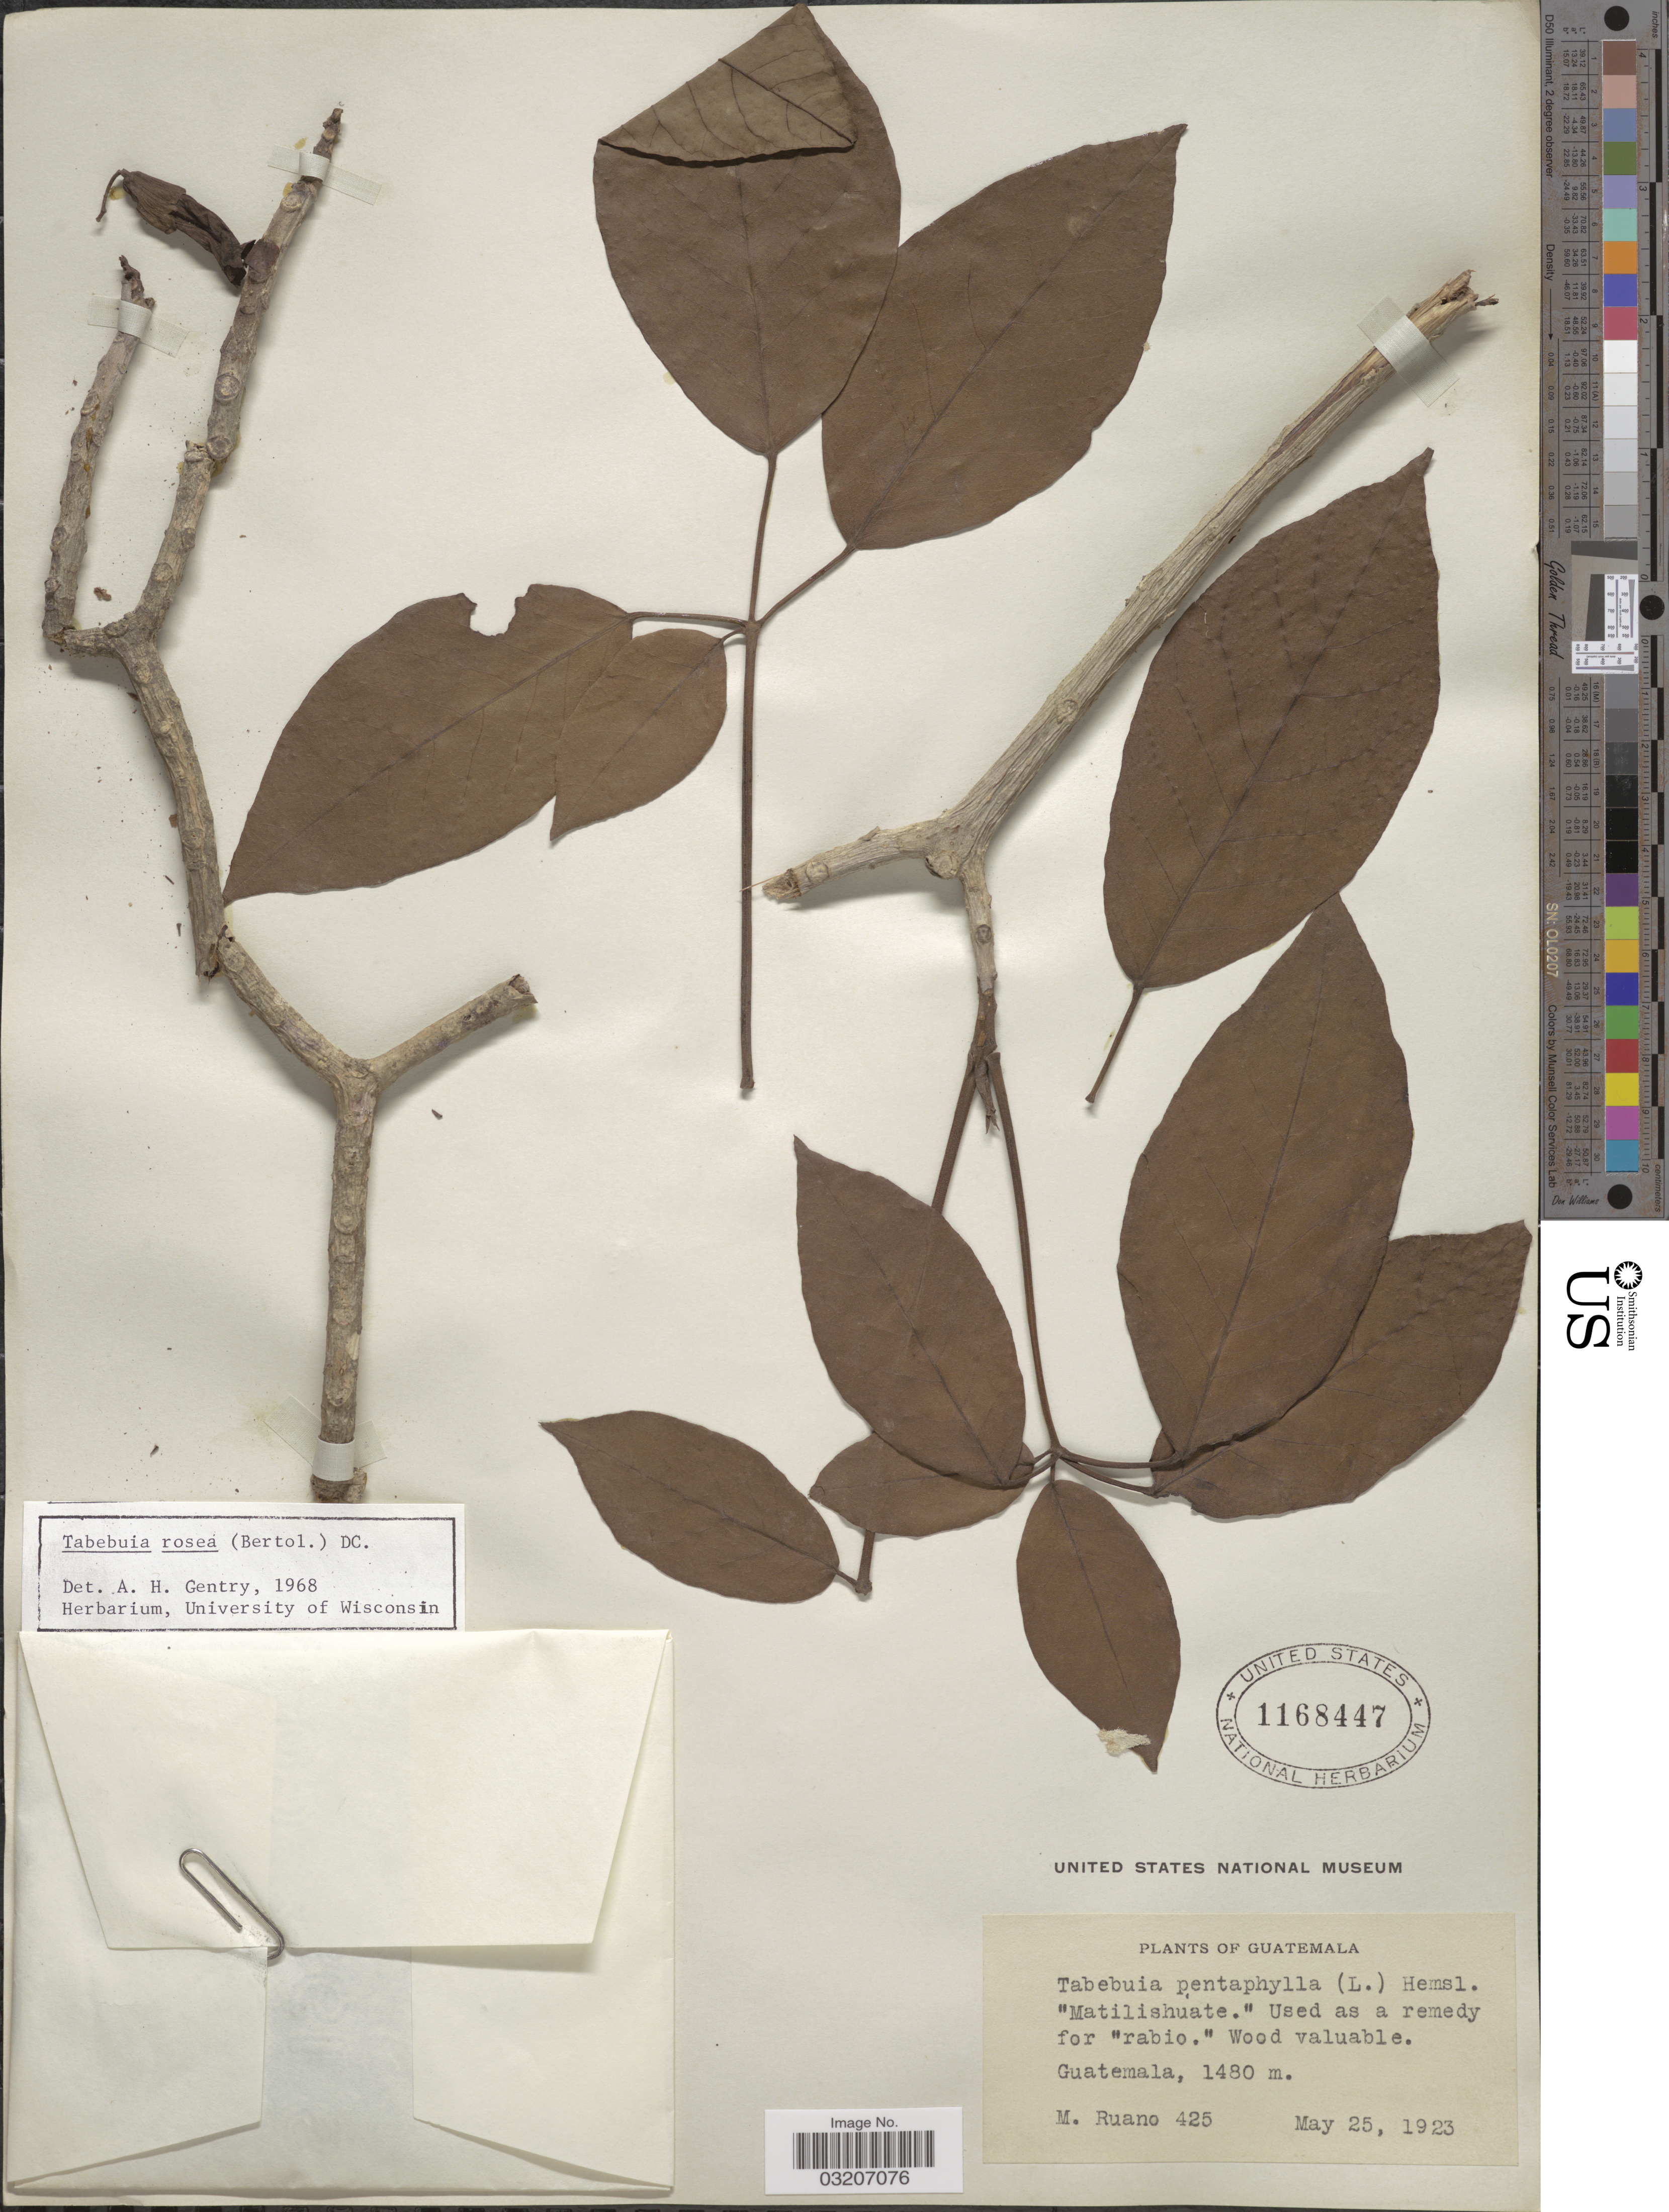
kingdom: Plantae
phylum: Tracheophyta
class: Magnoliopsida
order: Lamiales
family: Bignoniaceae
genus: Tabebuia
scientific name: Tabebuia rosea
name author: (Bertol.) DC.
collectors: M. Ruano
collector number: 425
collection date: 1923-05-25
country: Guatemala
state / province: Guatemala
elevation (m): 1480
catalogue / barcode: US 1168447